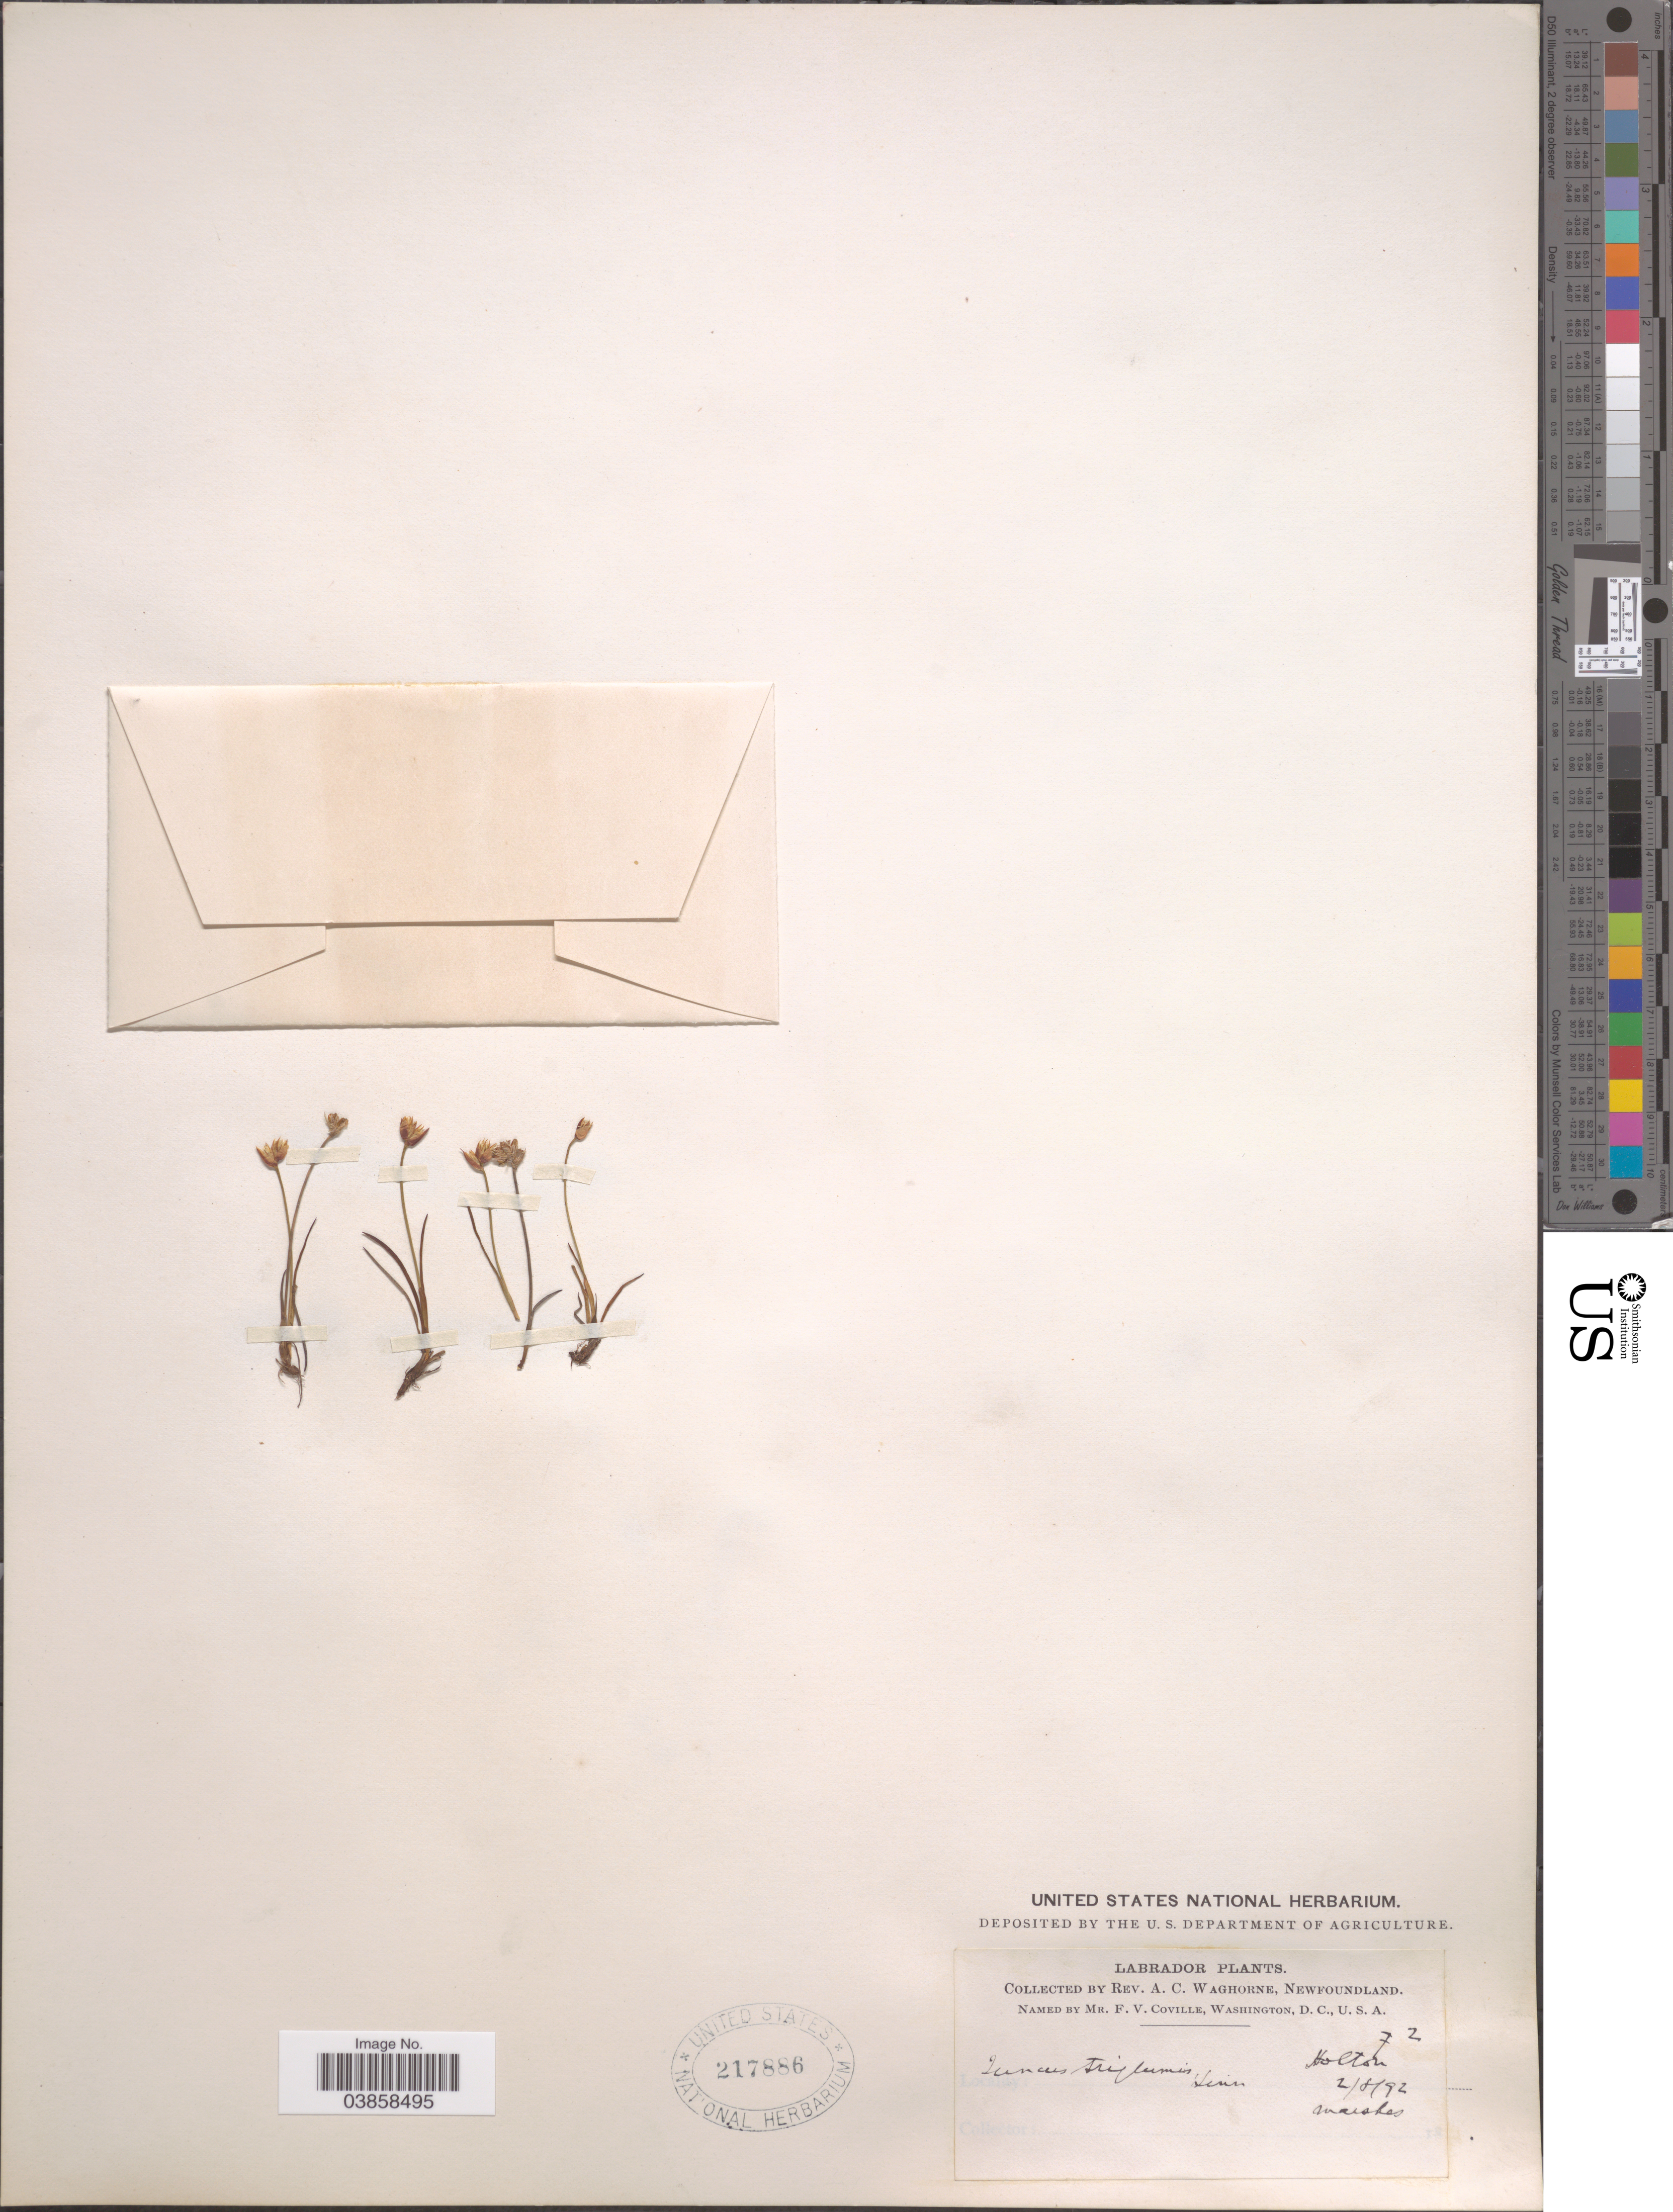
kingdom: Plantae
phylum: Tracheophyta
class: Liliopsida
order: Poales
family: Juncaceae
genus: Juncus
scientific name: Juncus triglumis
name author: L.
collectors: A. Waghorne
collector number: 72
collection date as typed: Transcribed d/m/y: 2/8/92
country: Canada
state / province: Newfoundland and Labrador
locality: Labrador.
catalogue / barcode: US 217886